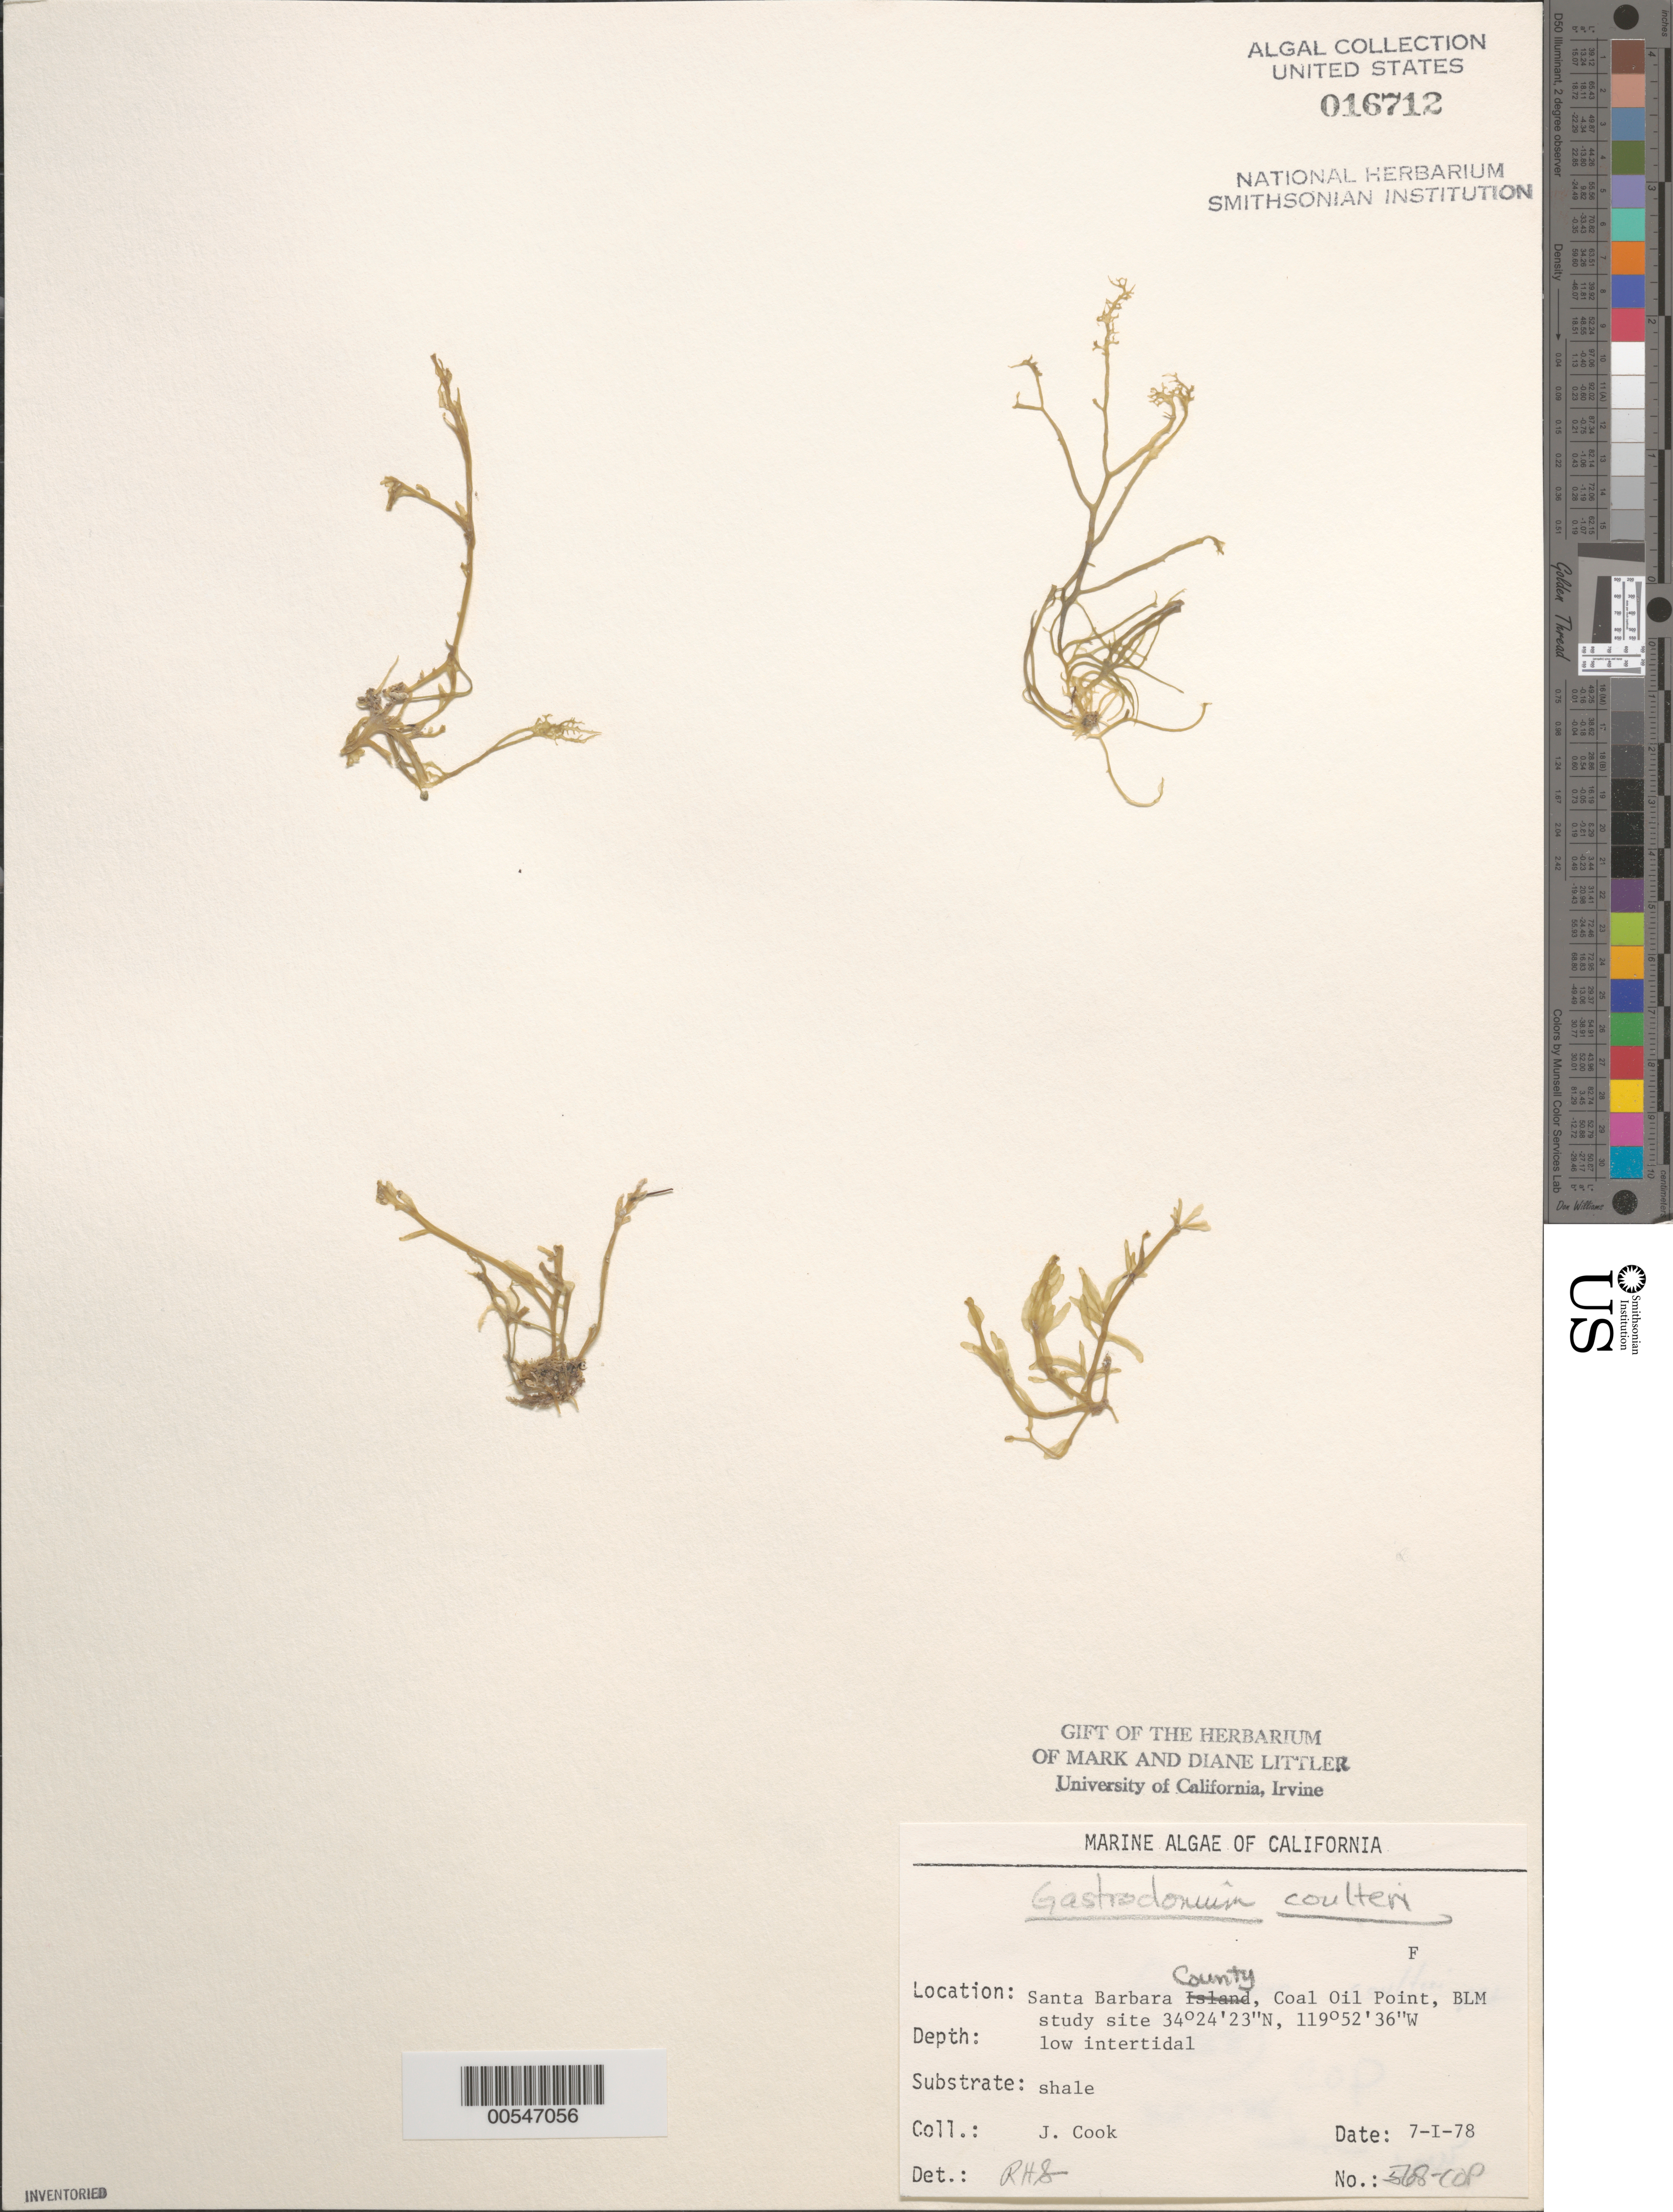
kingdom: Plantae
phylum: Rhodophyta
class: Florideophyceae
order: Rhodymeniales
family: Champiaceae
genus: Neogastroclonium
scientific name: Neogastroclonium subarticulatum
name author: (Turner) L. Le Gall et al.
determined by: Algae name updating Project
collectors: J. Cook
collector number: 568-cop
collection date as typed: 07 Jan 1978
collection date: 1978-01-07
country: United States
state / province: California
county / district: Santa Barbara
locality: Coal Oil Point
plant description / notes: BLM-SOCALBIGHT Rocky Intertidal Survey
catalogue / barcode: US 16712